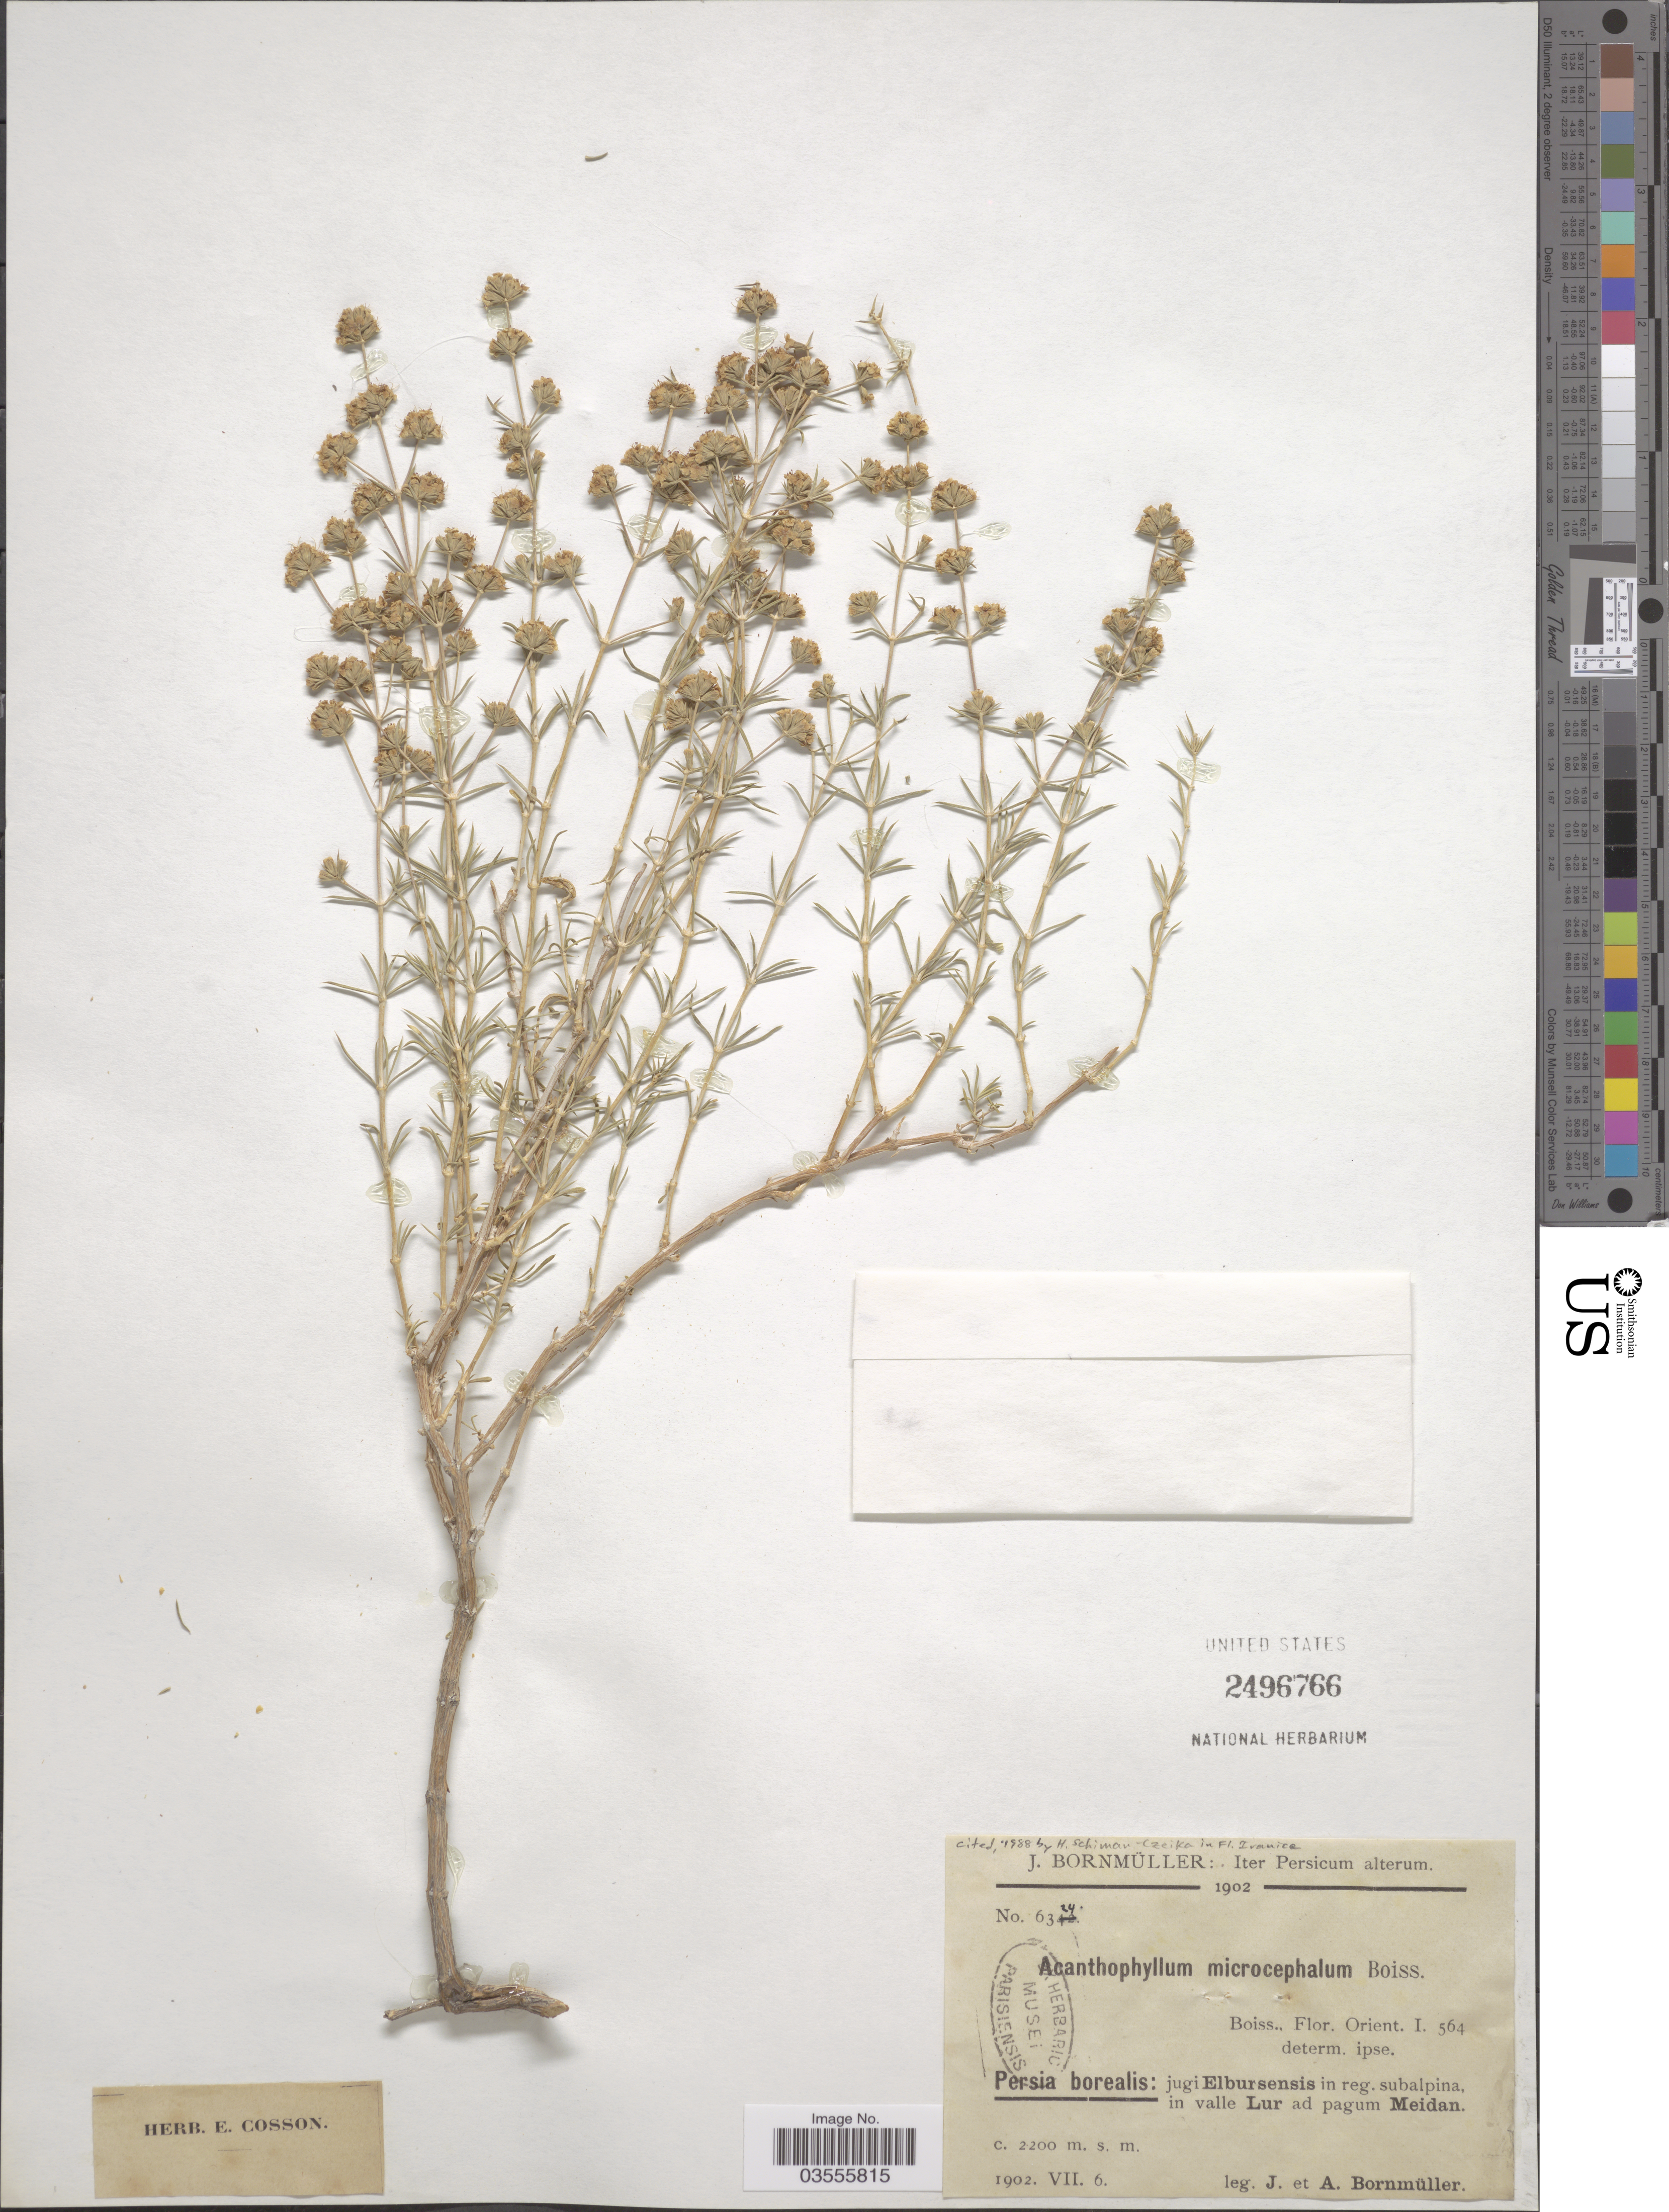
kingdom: Plantae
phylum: Tracheophyta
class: Magnoliopsida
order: Caryophyllales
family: Caryophyllaceae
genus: Acanthophyllum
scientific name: Acanthophyllum microcephalum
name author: Boiss.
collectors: J. Bornmüller & A. Bornmüller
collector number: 6324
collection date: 1902-07-06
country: Iran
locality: Iter Persicum alterum. Persia borealis: jugi Elbursensis in reg. subalpina, in valle Lur ad pagum Meidan.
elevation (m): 2200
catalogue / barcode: US 2496766